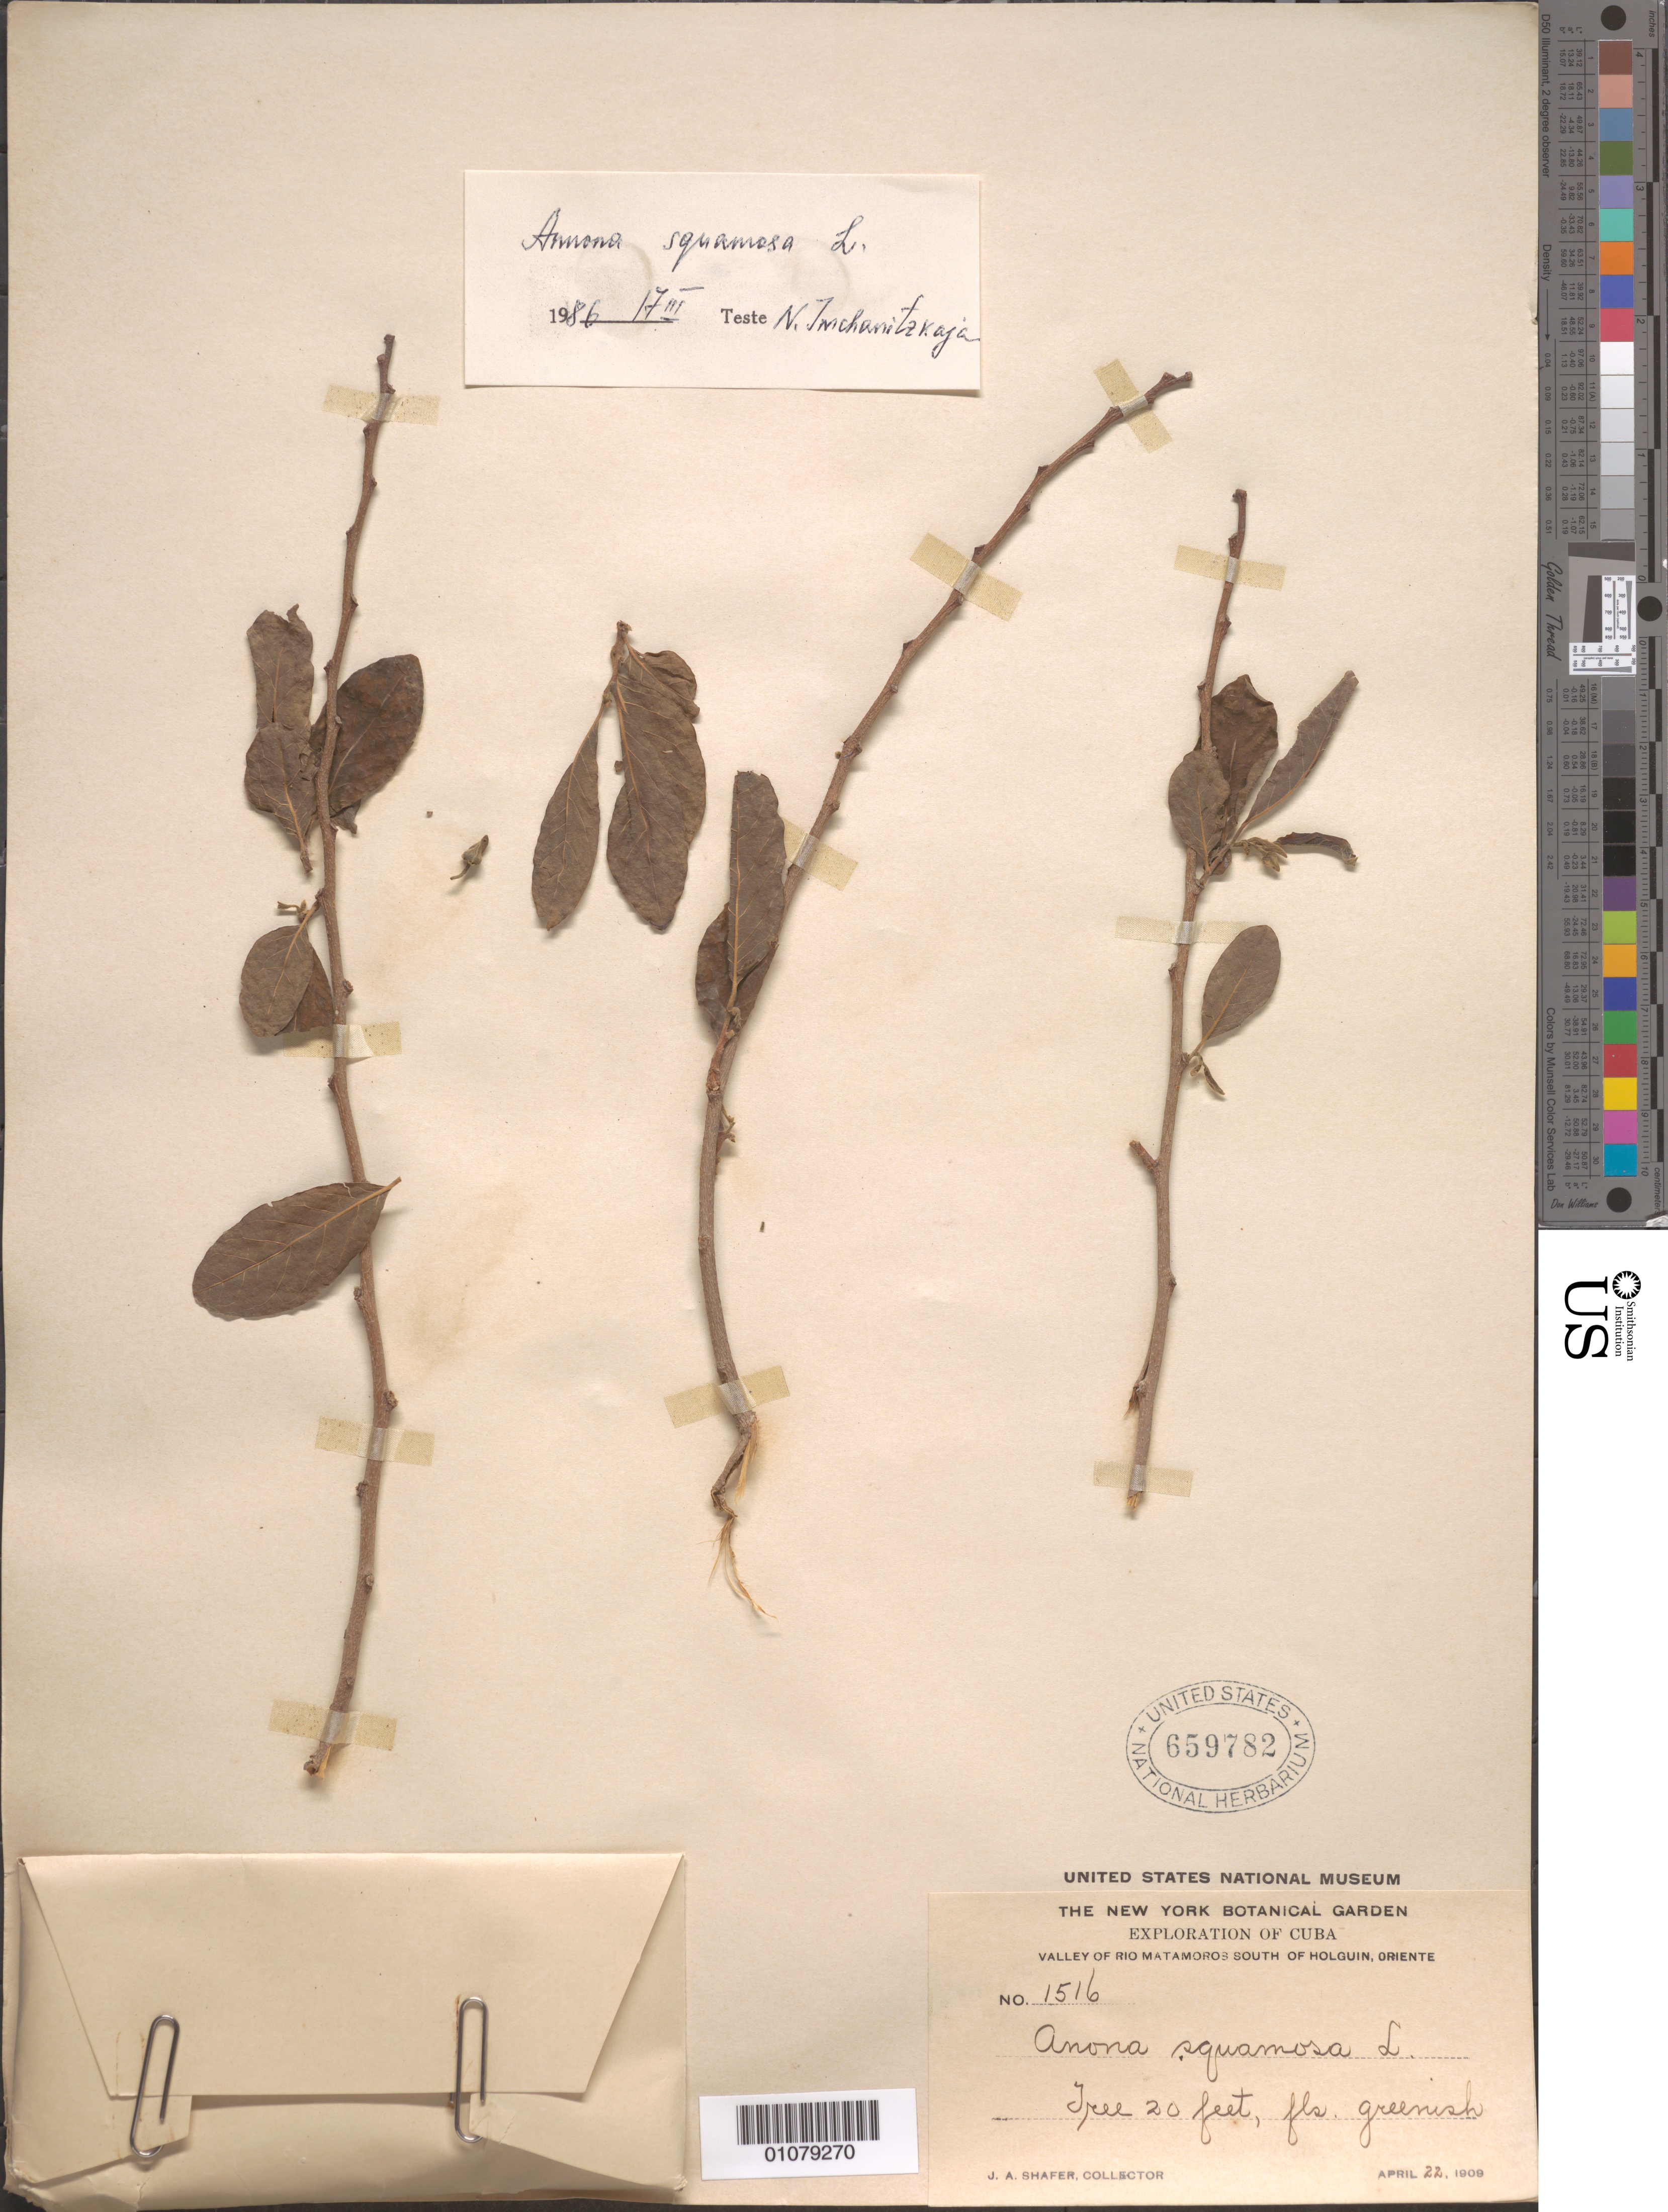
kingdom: Plantae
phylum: Tracheophyta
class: Magnoliopsida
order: Magnoliales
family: Annonaceae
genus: Annona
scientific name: Annona squamosa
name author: L.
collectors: J. A. Shafer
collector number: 1516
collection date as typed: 22 Apr 1909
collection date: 1909-04-22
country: Cuba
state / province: Holguín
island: Cuba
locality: Valley of Rio Matamoros, S of Holguin, Oriente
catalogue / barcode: US 659782